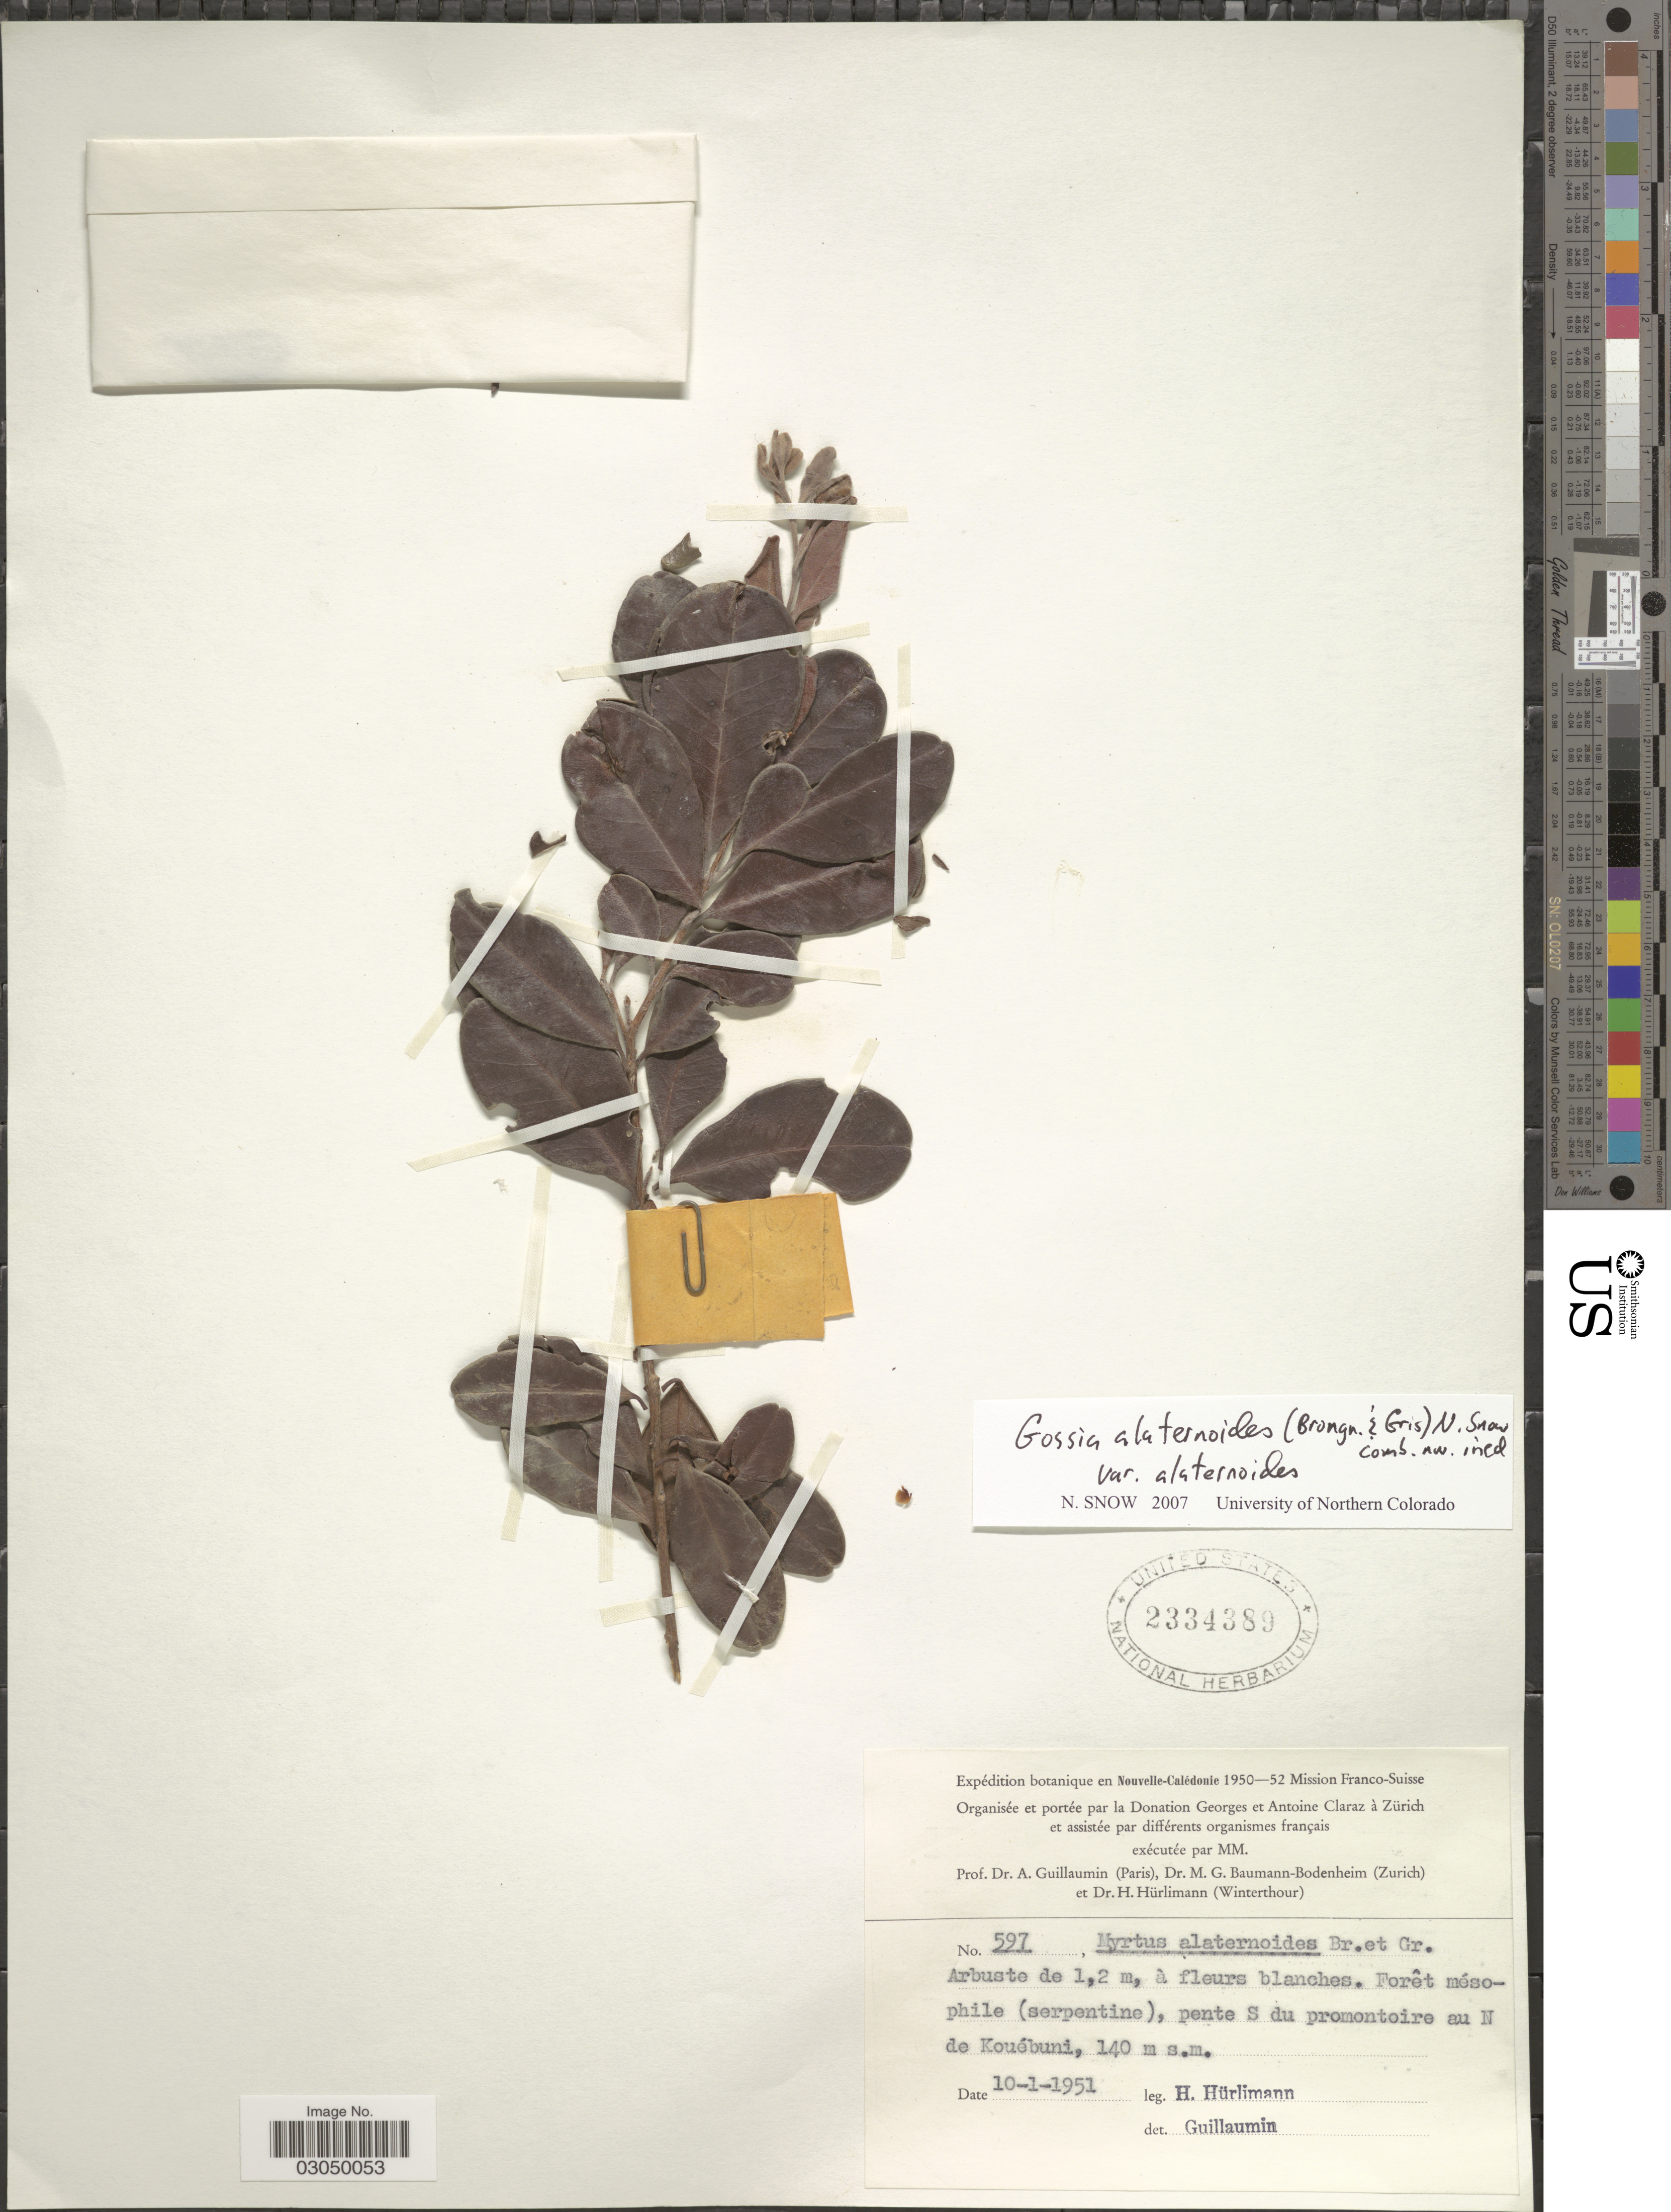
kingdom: Plantae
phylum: Tracheophyta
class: Magnoliopsida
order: Myrtales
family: Myrtaceae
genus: Gossia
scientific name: Gossia alaternoides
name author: (Brongn. & Gris) N. Snow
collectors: H. Hürlimann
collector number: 597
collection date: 1951-01-10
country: New Caledonia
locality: En Nouvelle-Calédonie. Forêt mésophile (serpentine), pente S du promontoire au N de Kouébuni.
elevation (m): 140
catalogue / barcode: US 2334389